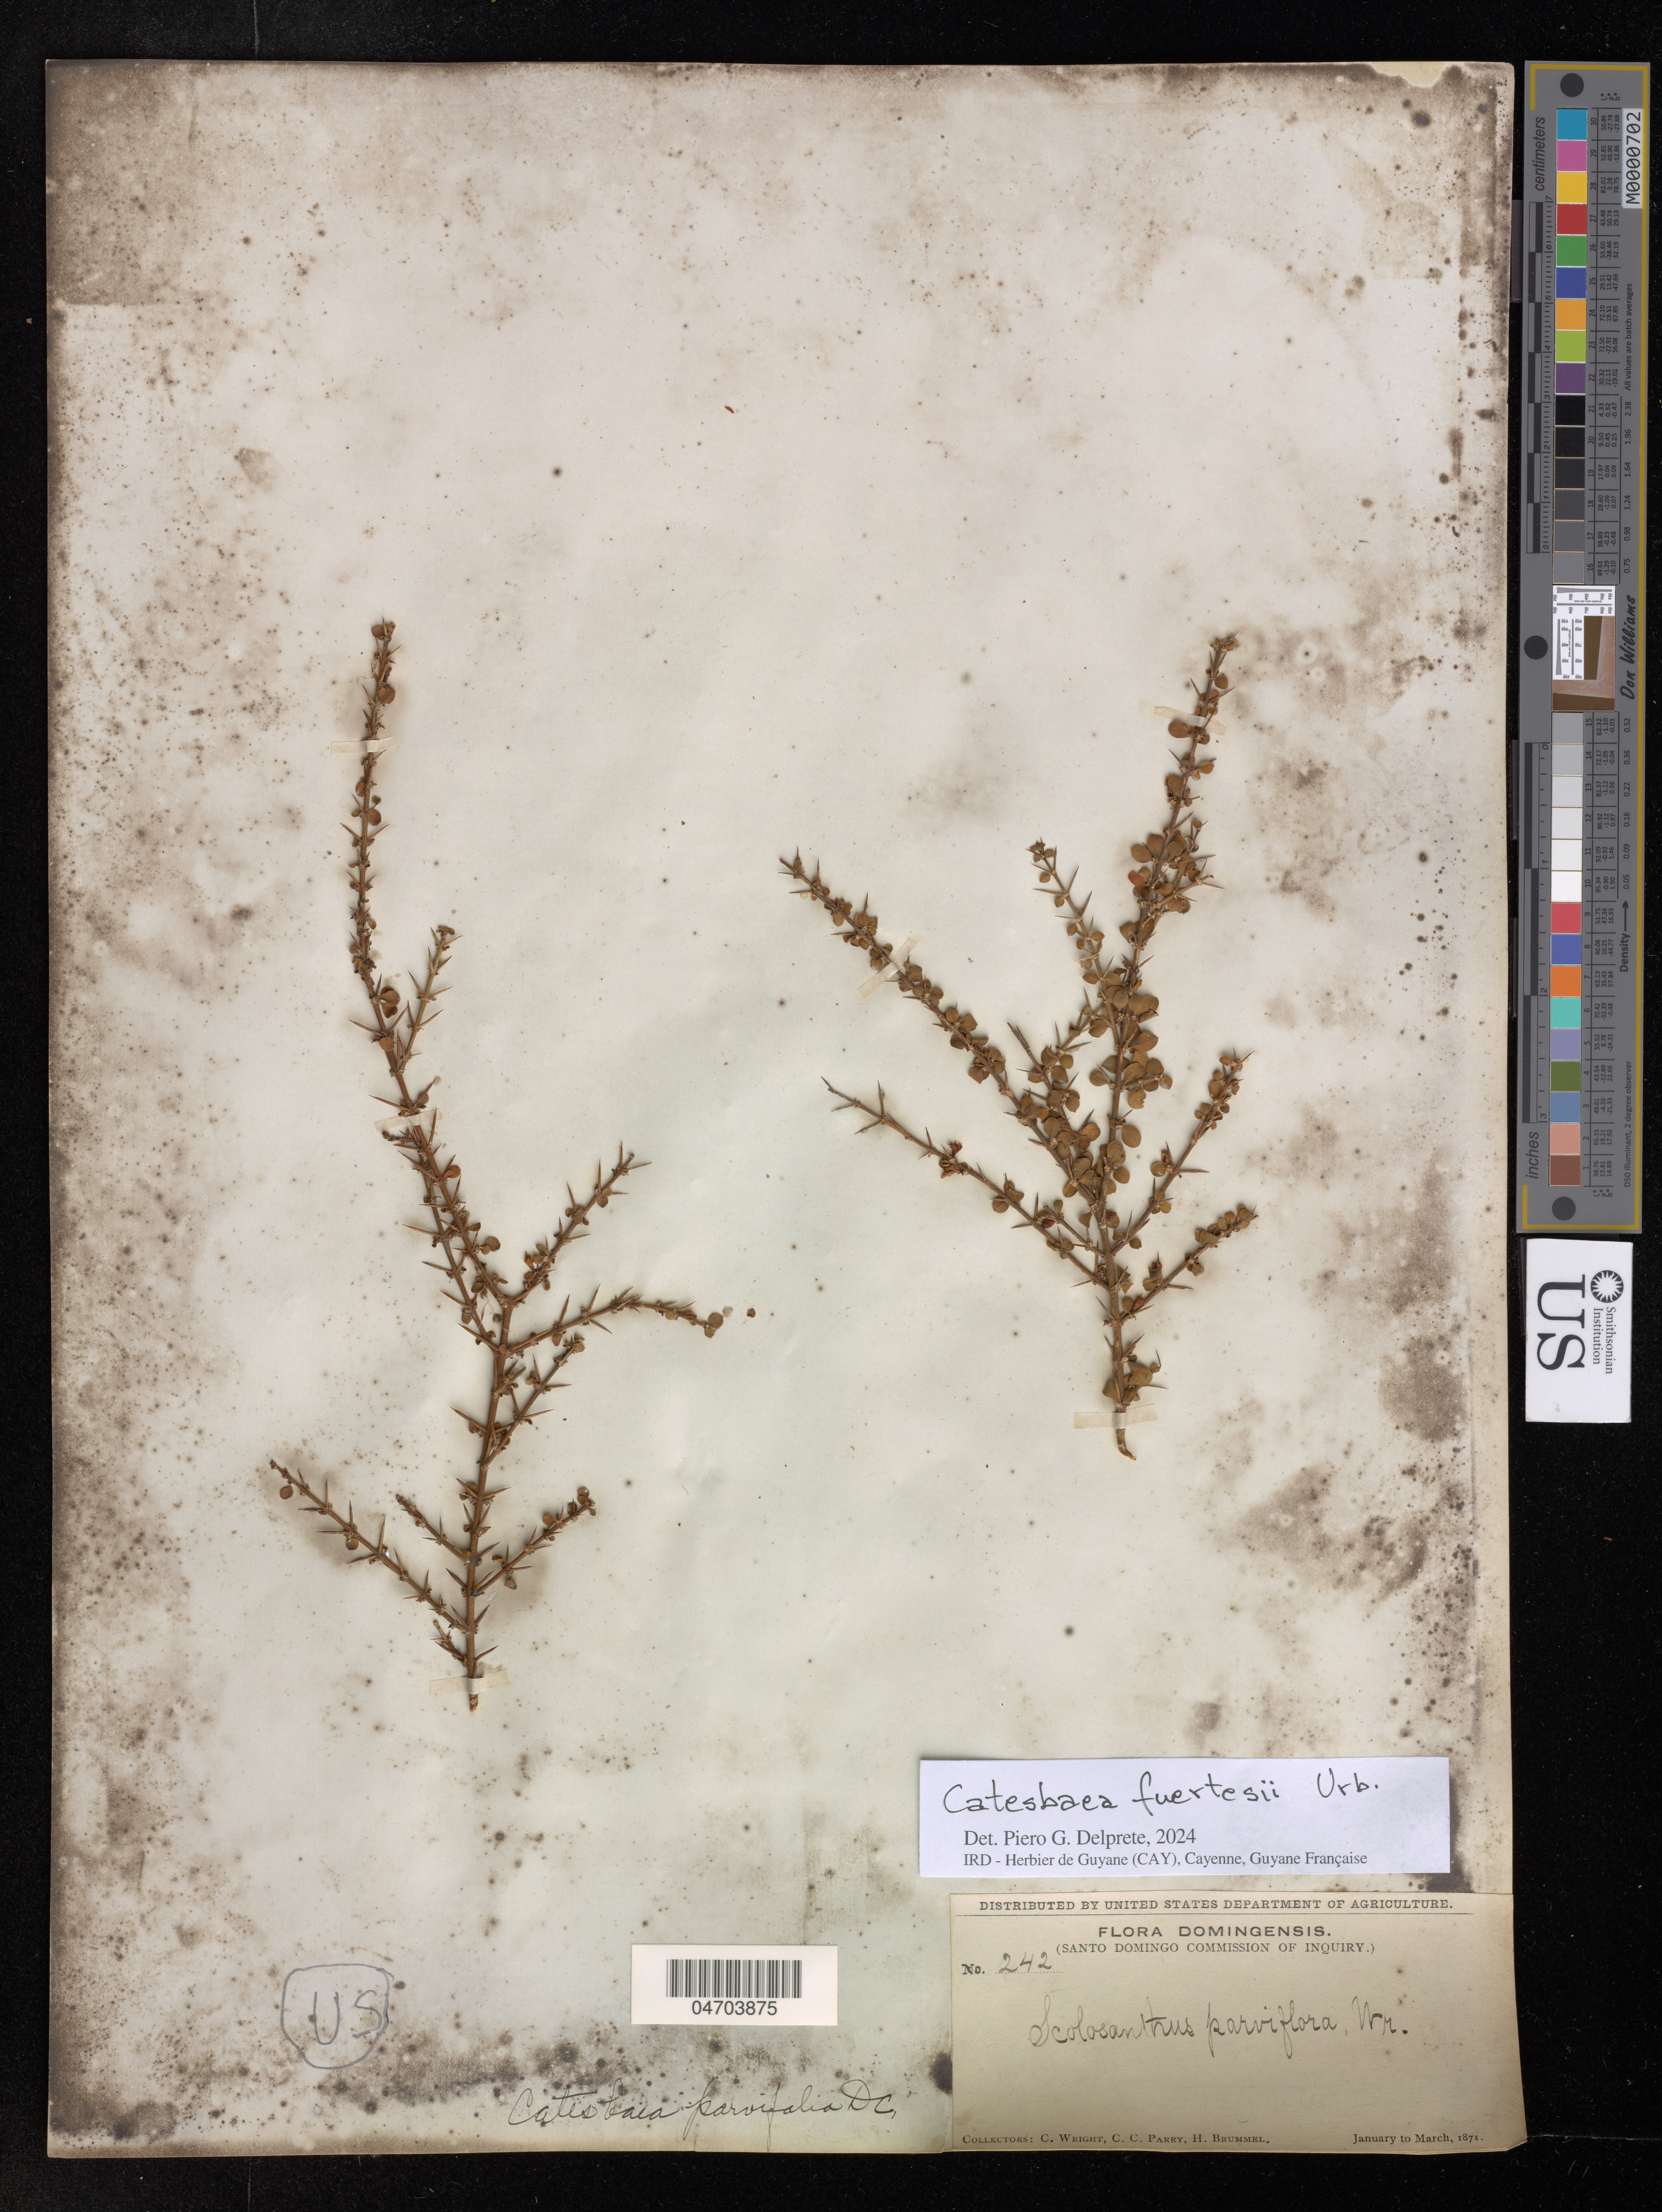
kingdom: Plantae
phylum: Tracheophyta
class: Magnoliopsida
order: Gentianales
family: Rubiaceae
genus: Catesbaea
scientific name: Catesbaea fuertesii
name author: Urb.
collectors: C. Wright, C. C. Parry & H. Brummel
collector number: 242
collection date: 1871-01/1871-03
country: Dominican Republic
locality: Domingensis.